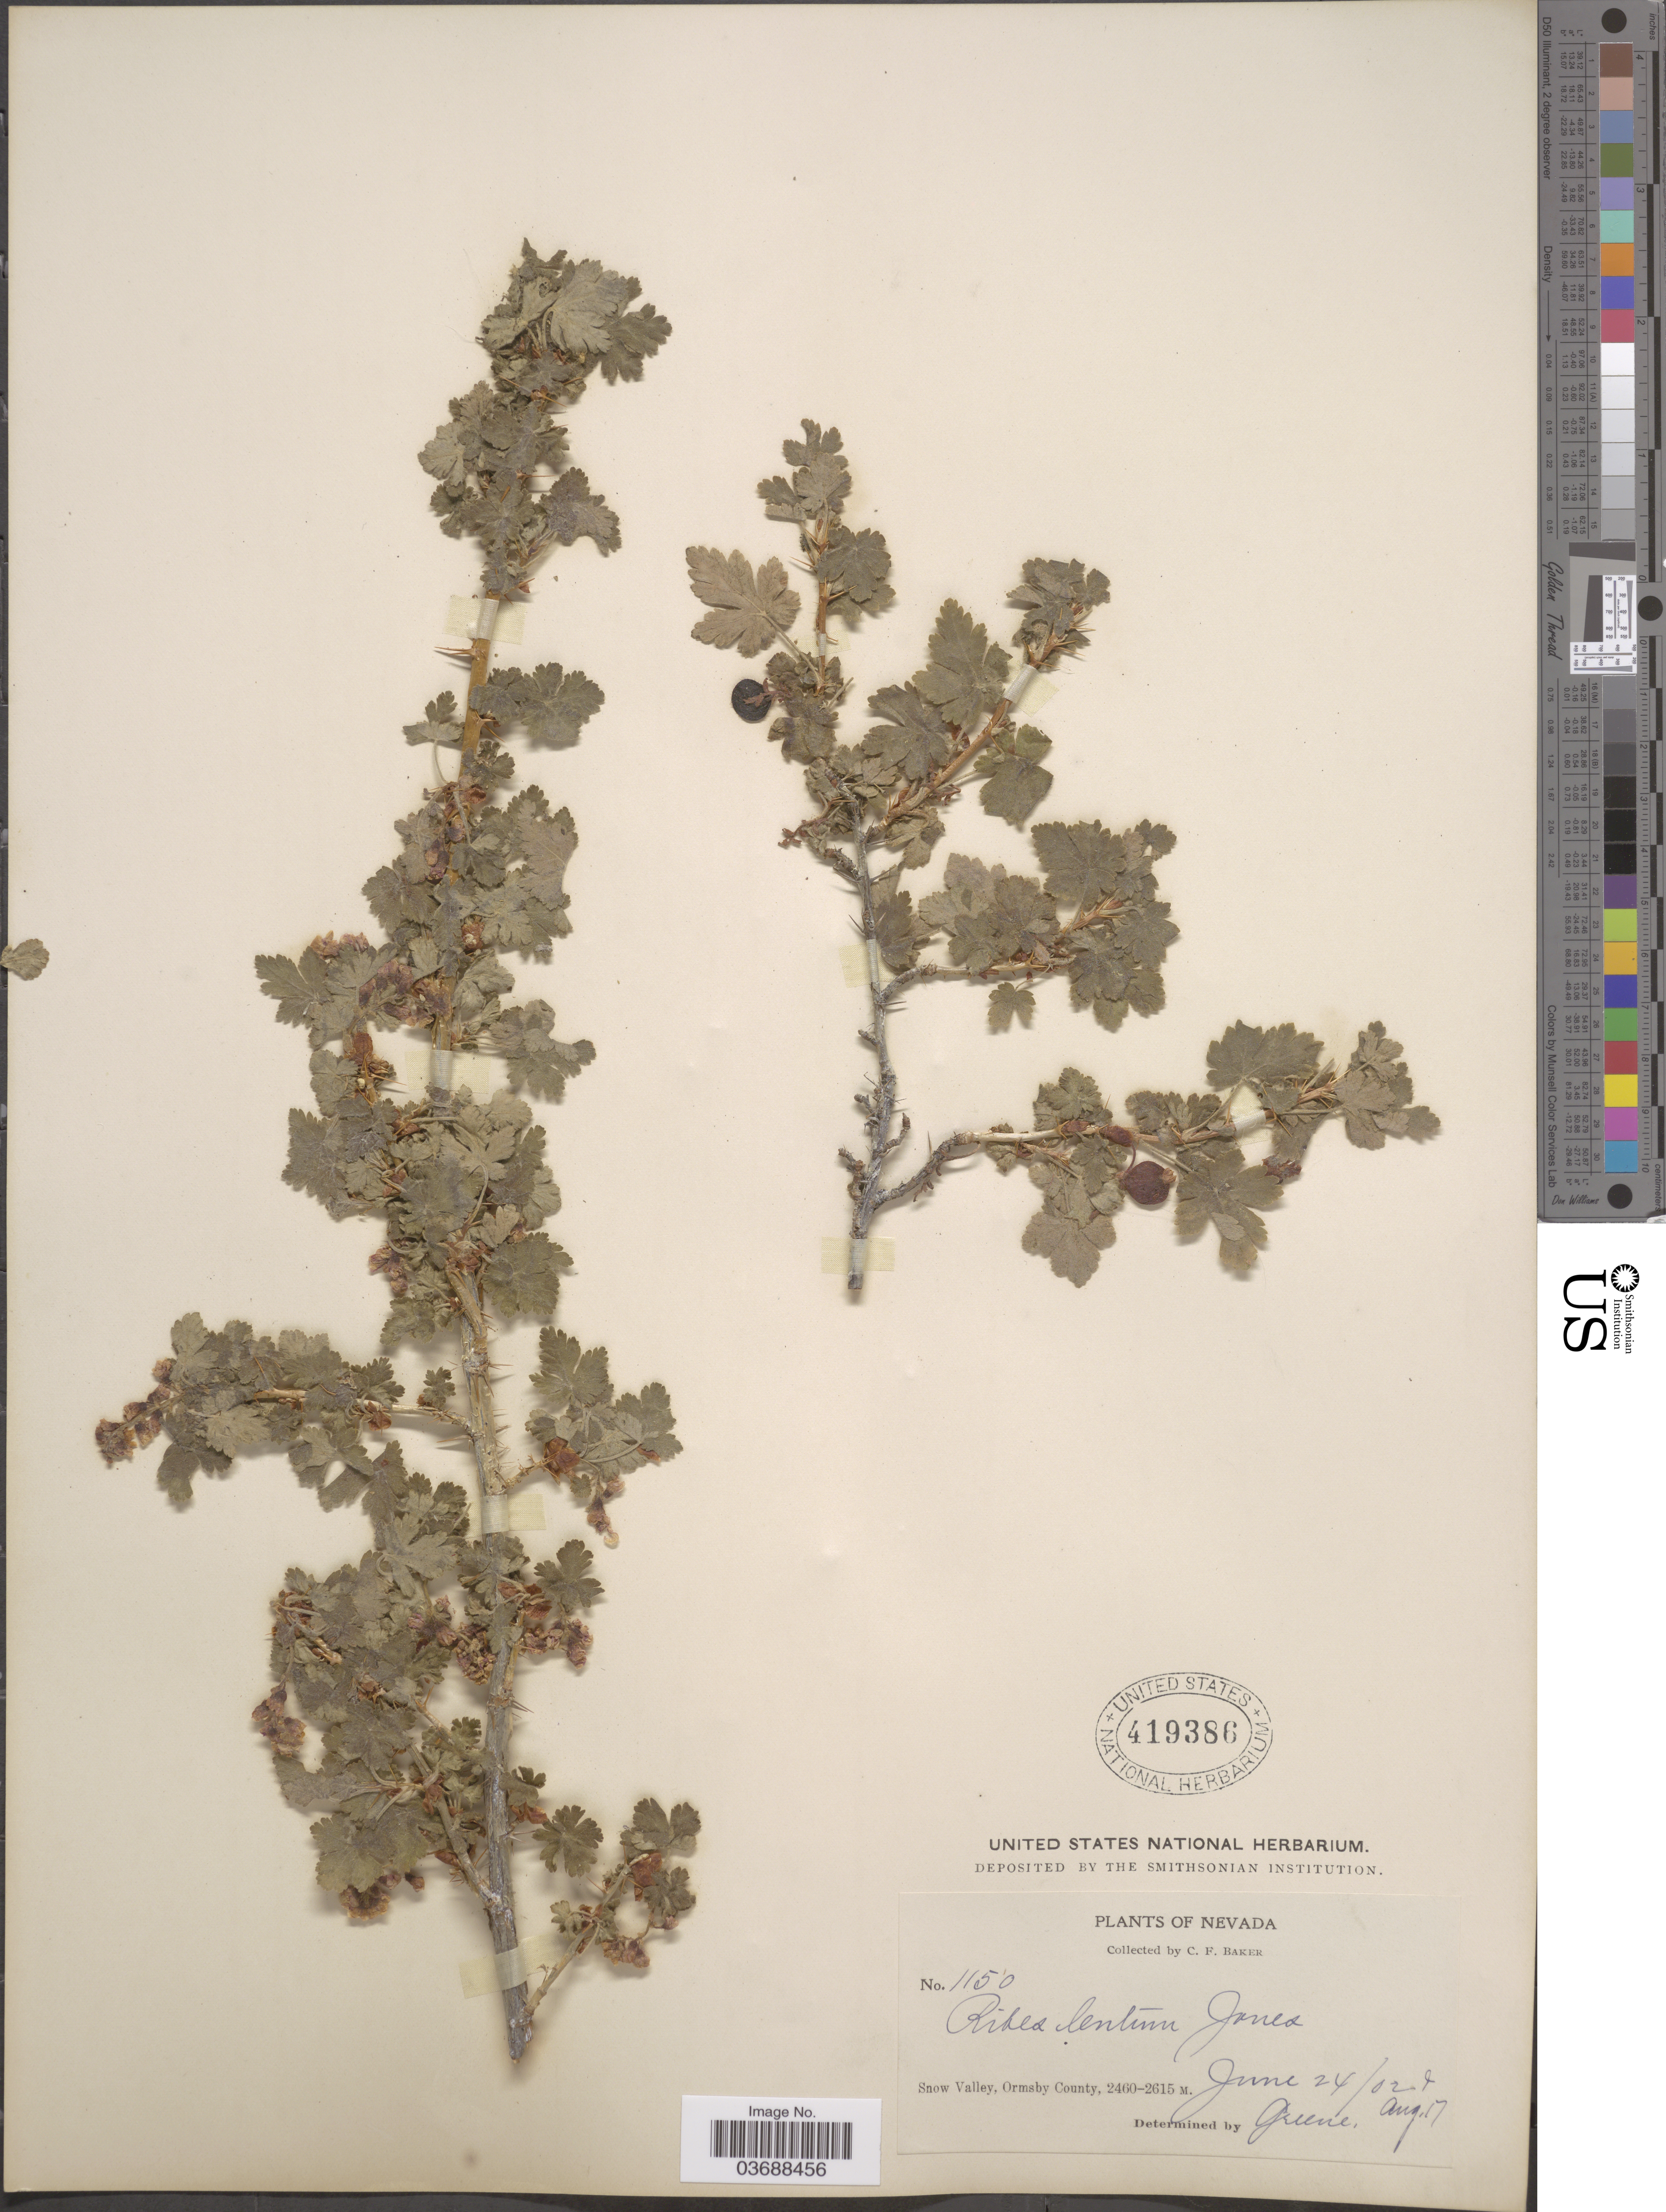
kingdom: Plantae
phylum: Tracheophyta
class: Magnoliopsida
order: Saxifragales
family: Grossulariaceae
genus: Ribes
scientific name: Ribes montigenum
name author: McClatchie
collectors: C. F. Baker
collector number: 1150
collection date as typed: Transcribed d/m/y: 24/6/2 to 17/8/2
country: United States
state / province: Nevada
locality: Snow Valley, Ormsby County.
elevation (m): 2460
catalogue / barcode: US 419386